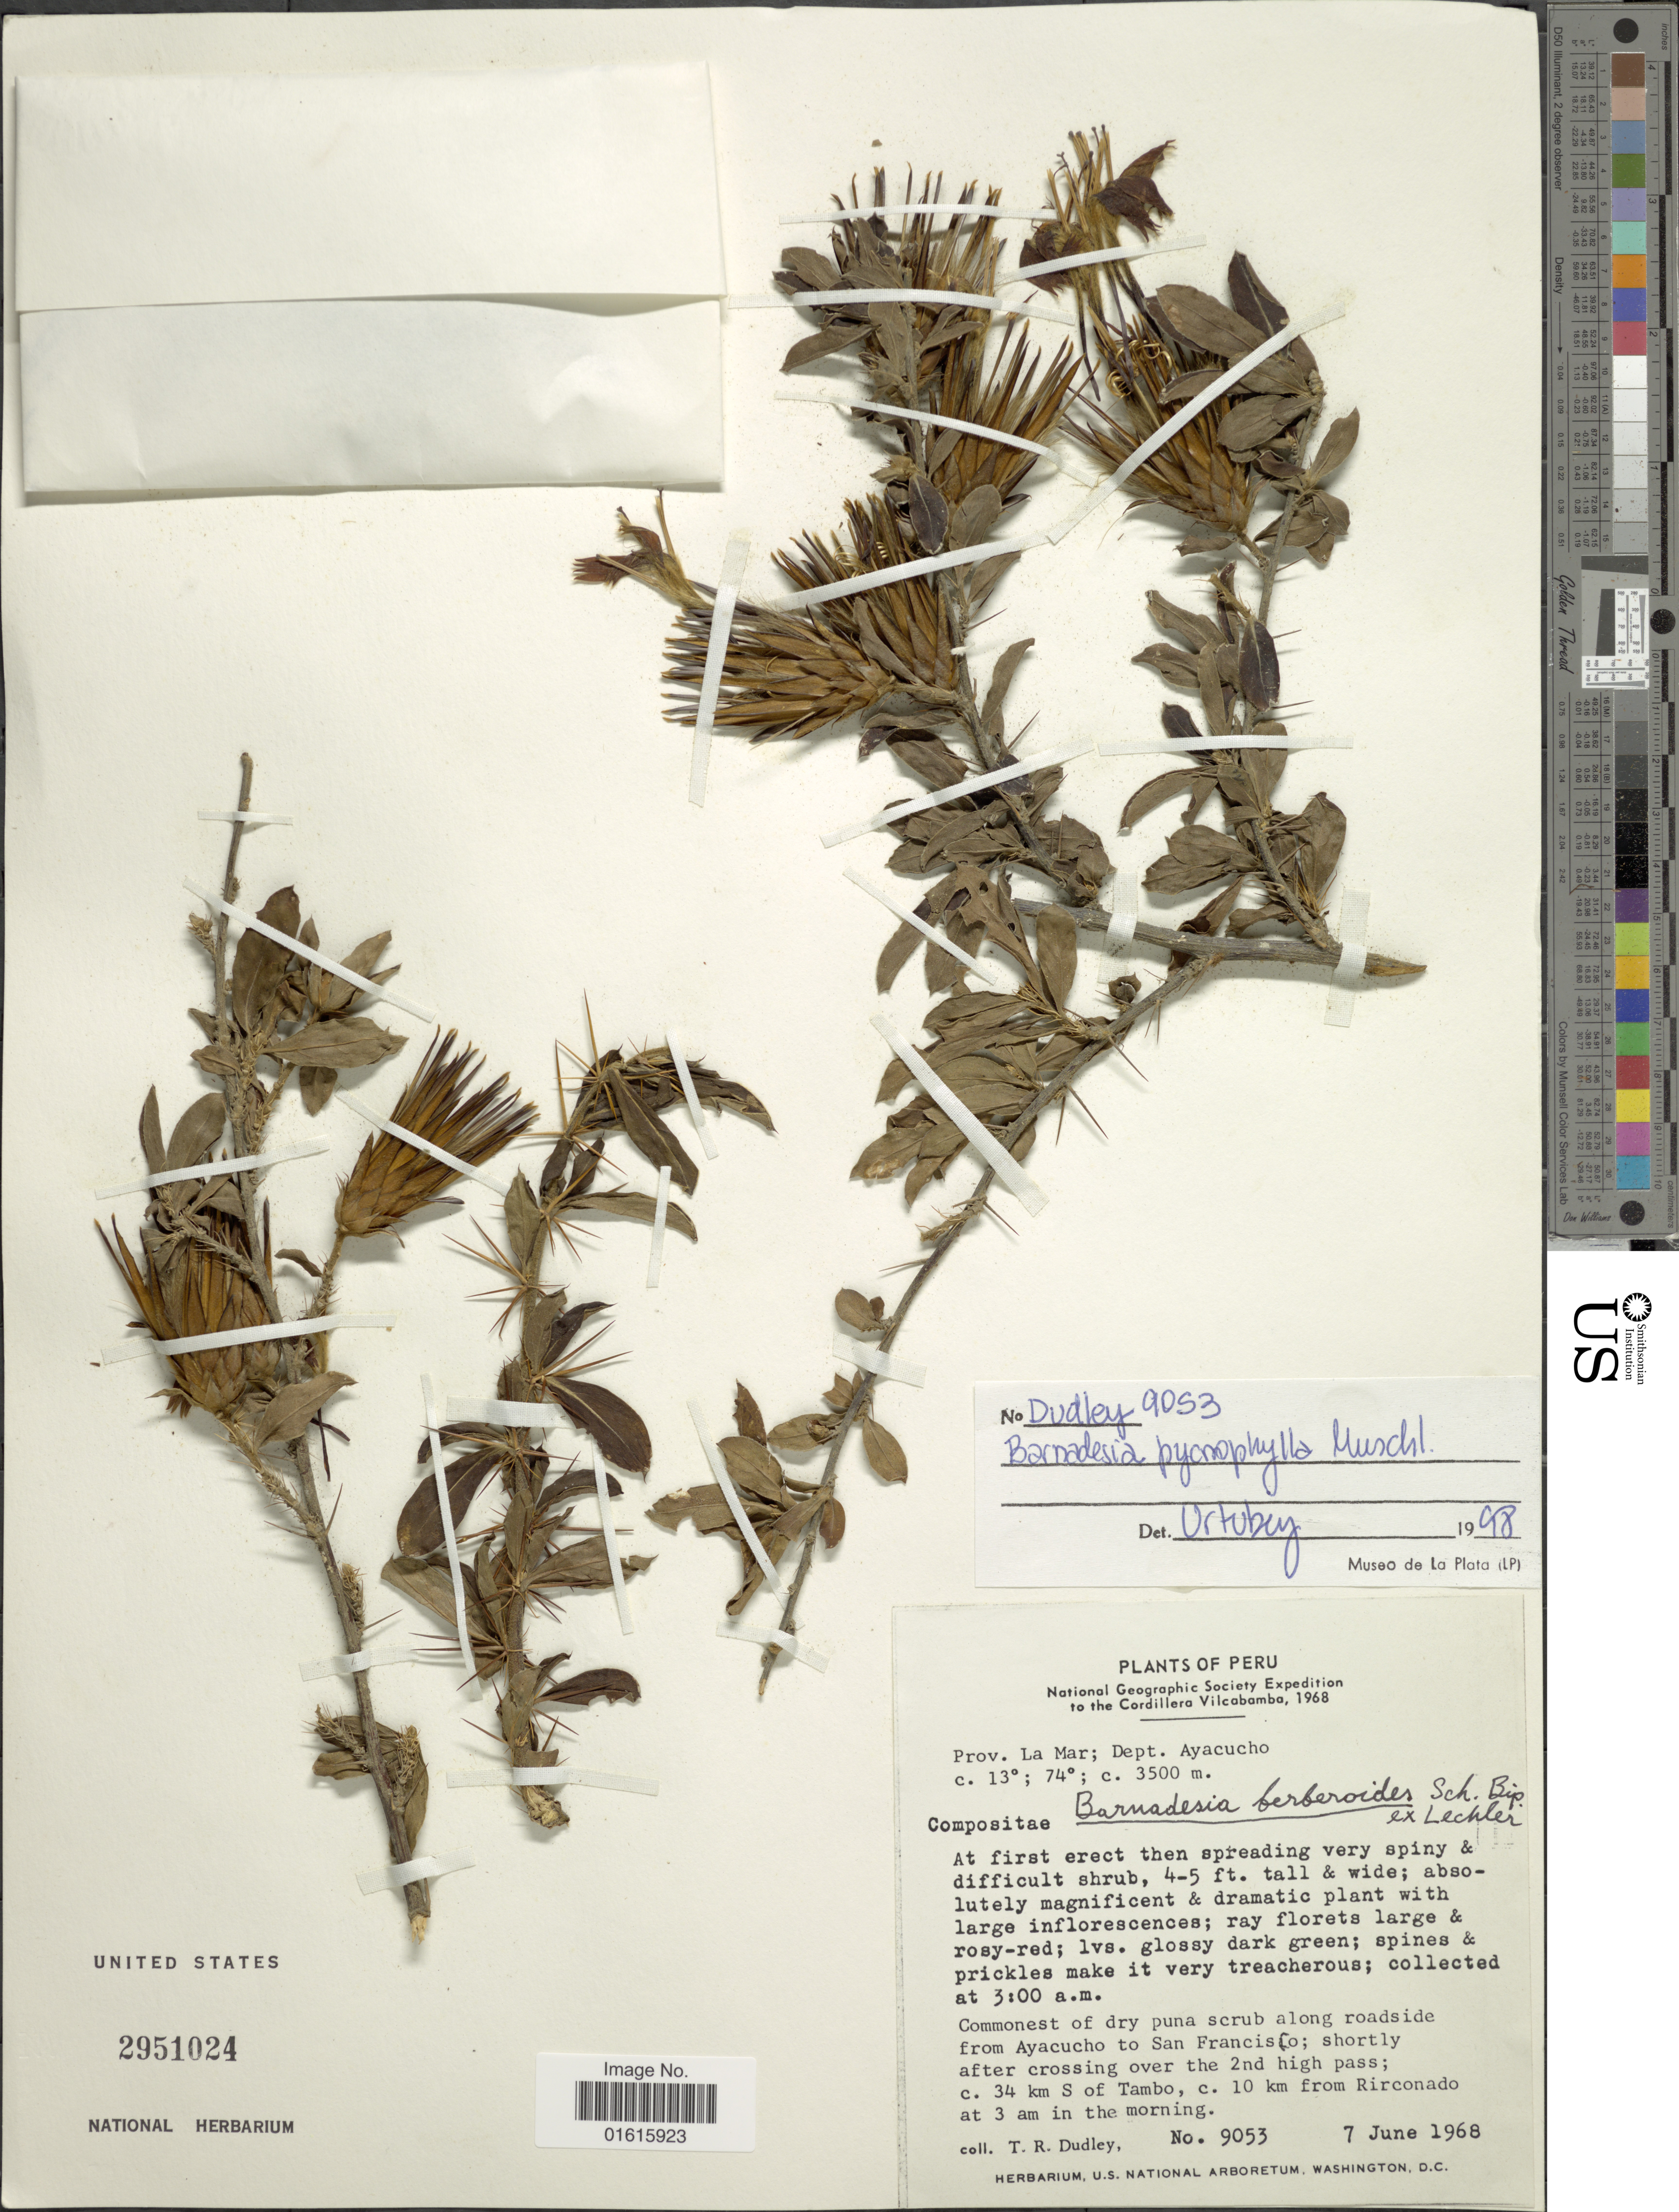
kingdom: Plantae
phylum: Tracheophyta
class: Magnoliopsida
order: Asterales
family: Asteraceae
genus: Barnadesia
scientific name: Barnadesia pycnophylla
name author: Muschl.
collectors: T. R. Dudley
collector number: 9053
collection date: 1968-06-07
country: Peru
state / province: Ayacucho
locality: Prov. La Mar; Commonest of dry puna scrub along roadside from Ayacucho to San Francisco; shortly after crossing over the 2nd high pass; 34 km S of Tambo, c. 10 km from Rirconado at 3 am in the morning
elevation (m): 3500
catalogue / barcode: US 2951024